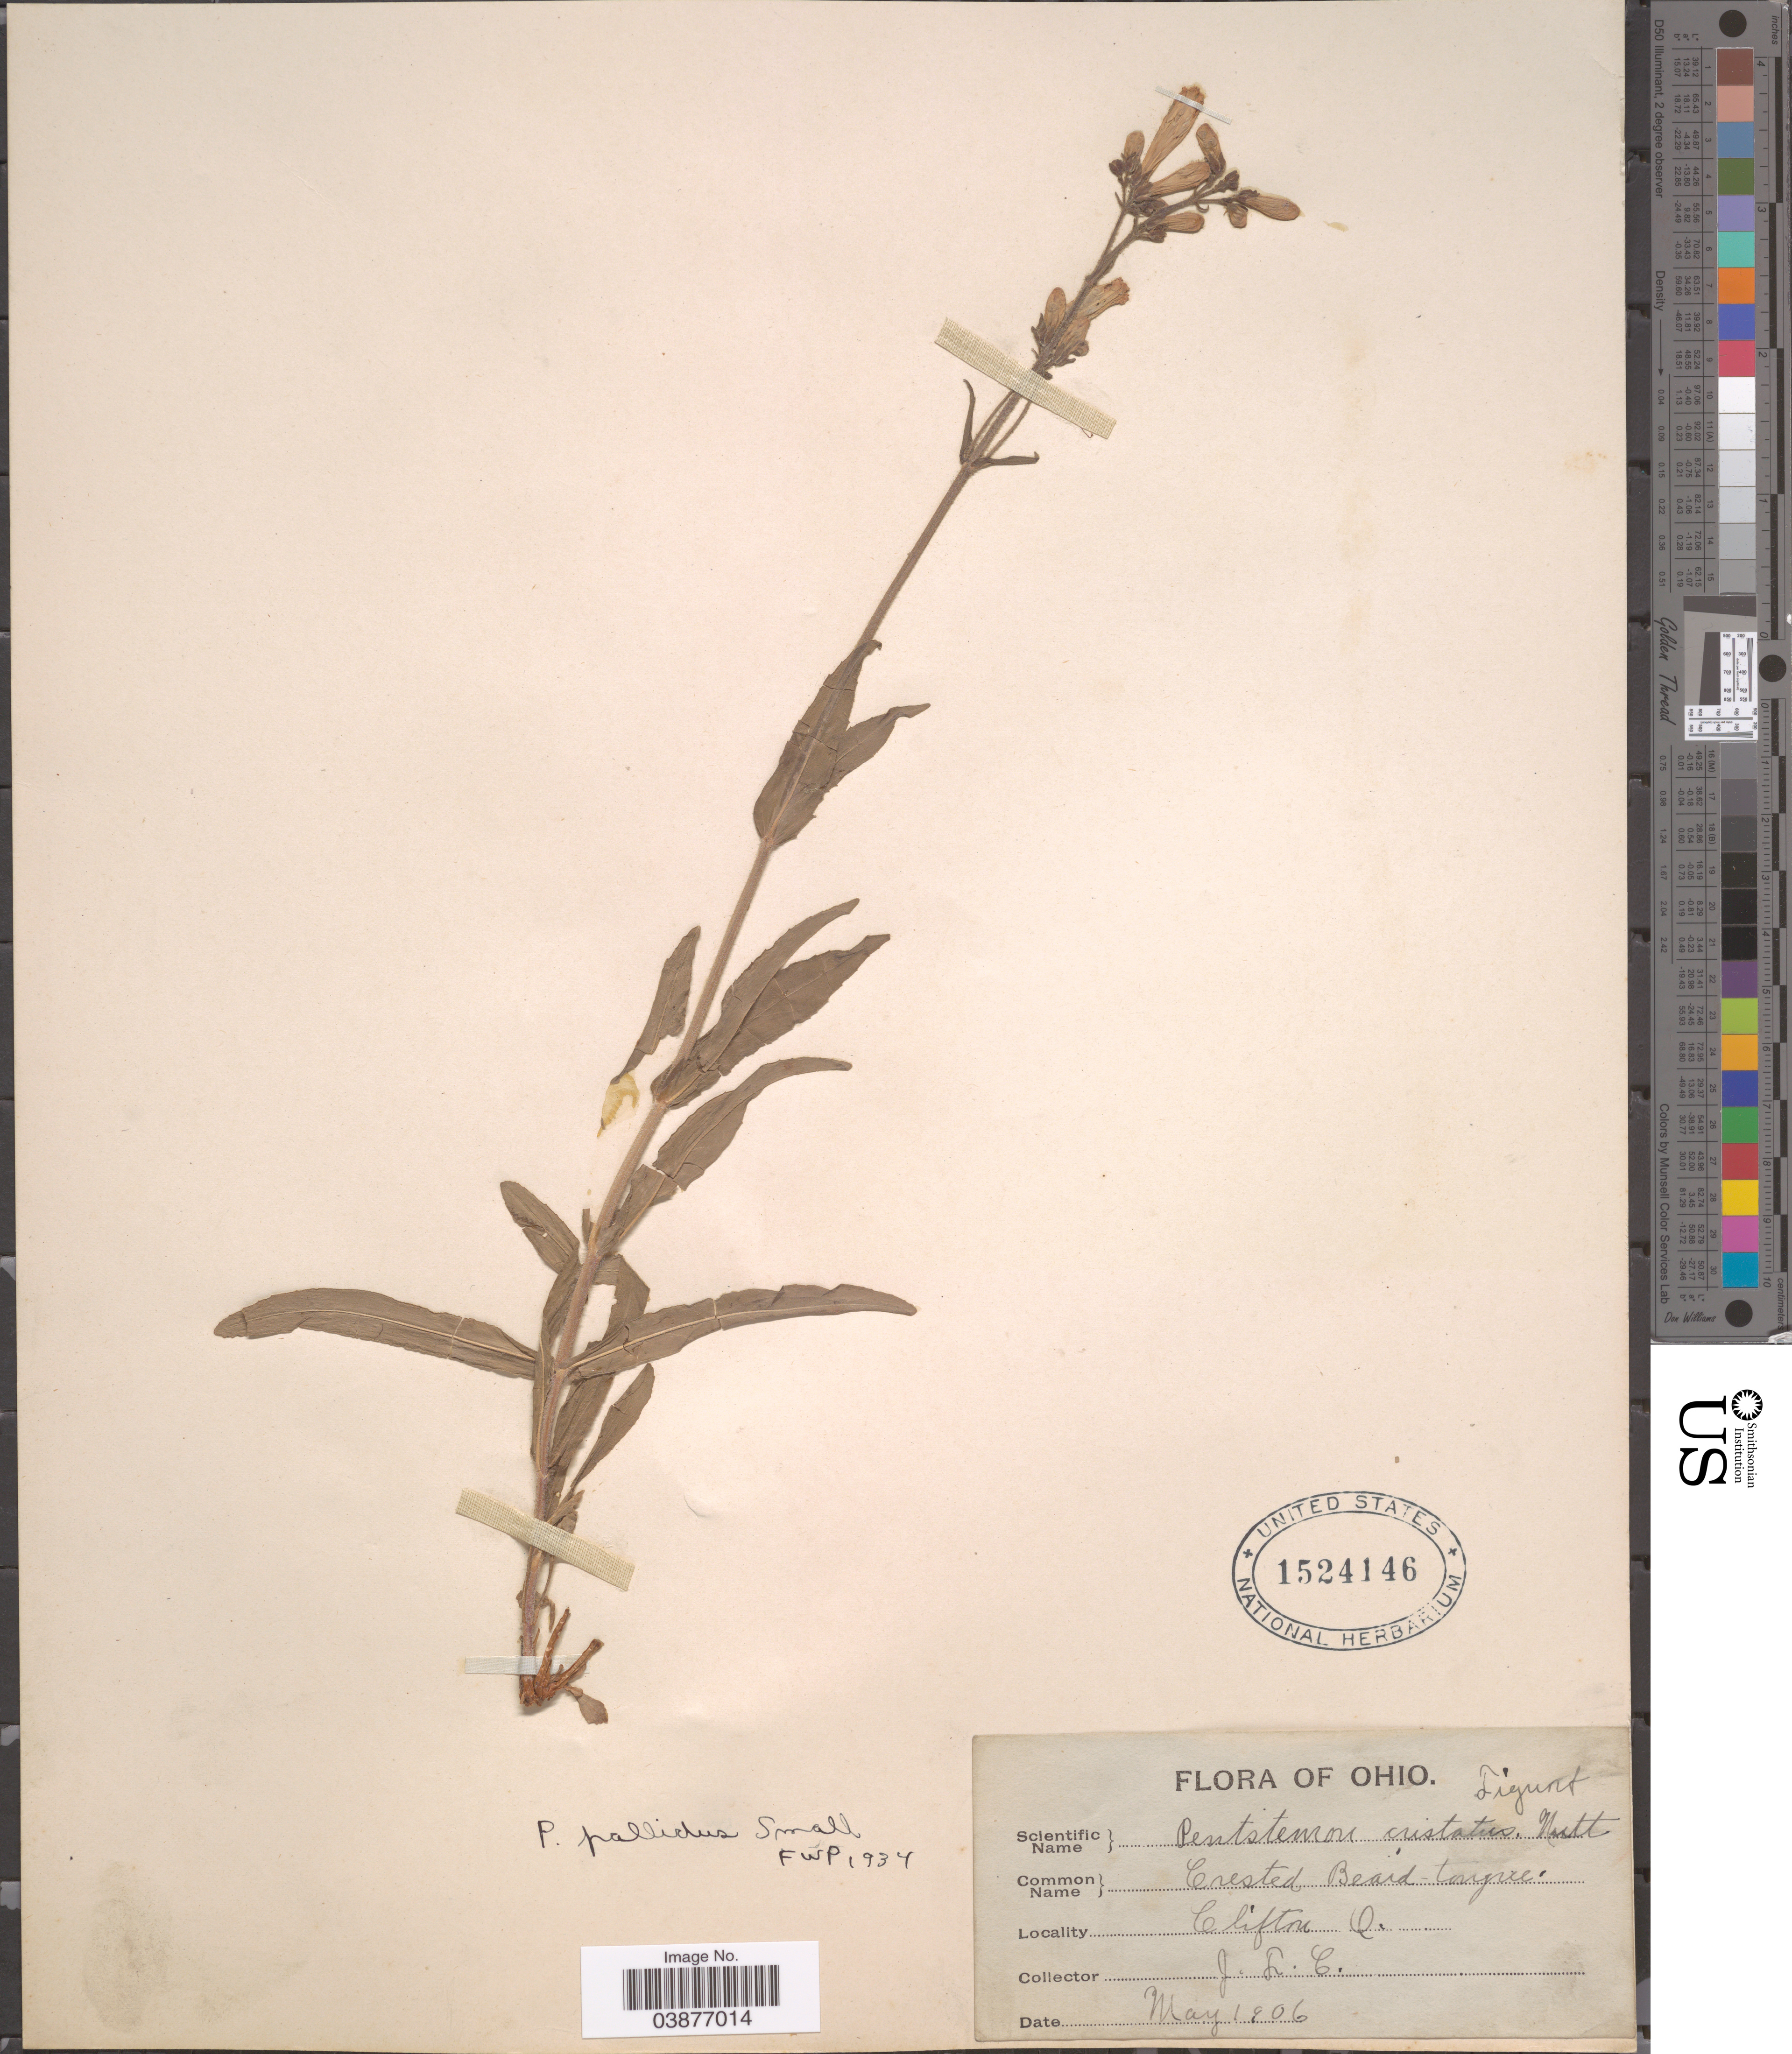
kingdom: Plantae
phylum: Tracheophyta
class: Magnoliopsida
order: Lamiales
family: Plantaginaceae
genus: Penstemon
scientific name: Penstemon pallidus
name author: Small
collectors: J. F. Clevenger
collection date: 1906-05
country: United States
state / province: Ohio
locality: Clifton.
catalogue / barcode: US 1524146